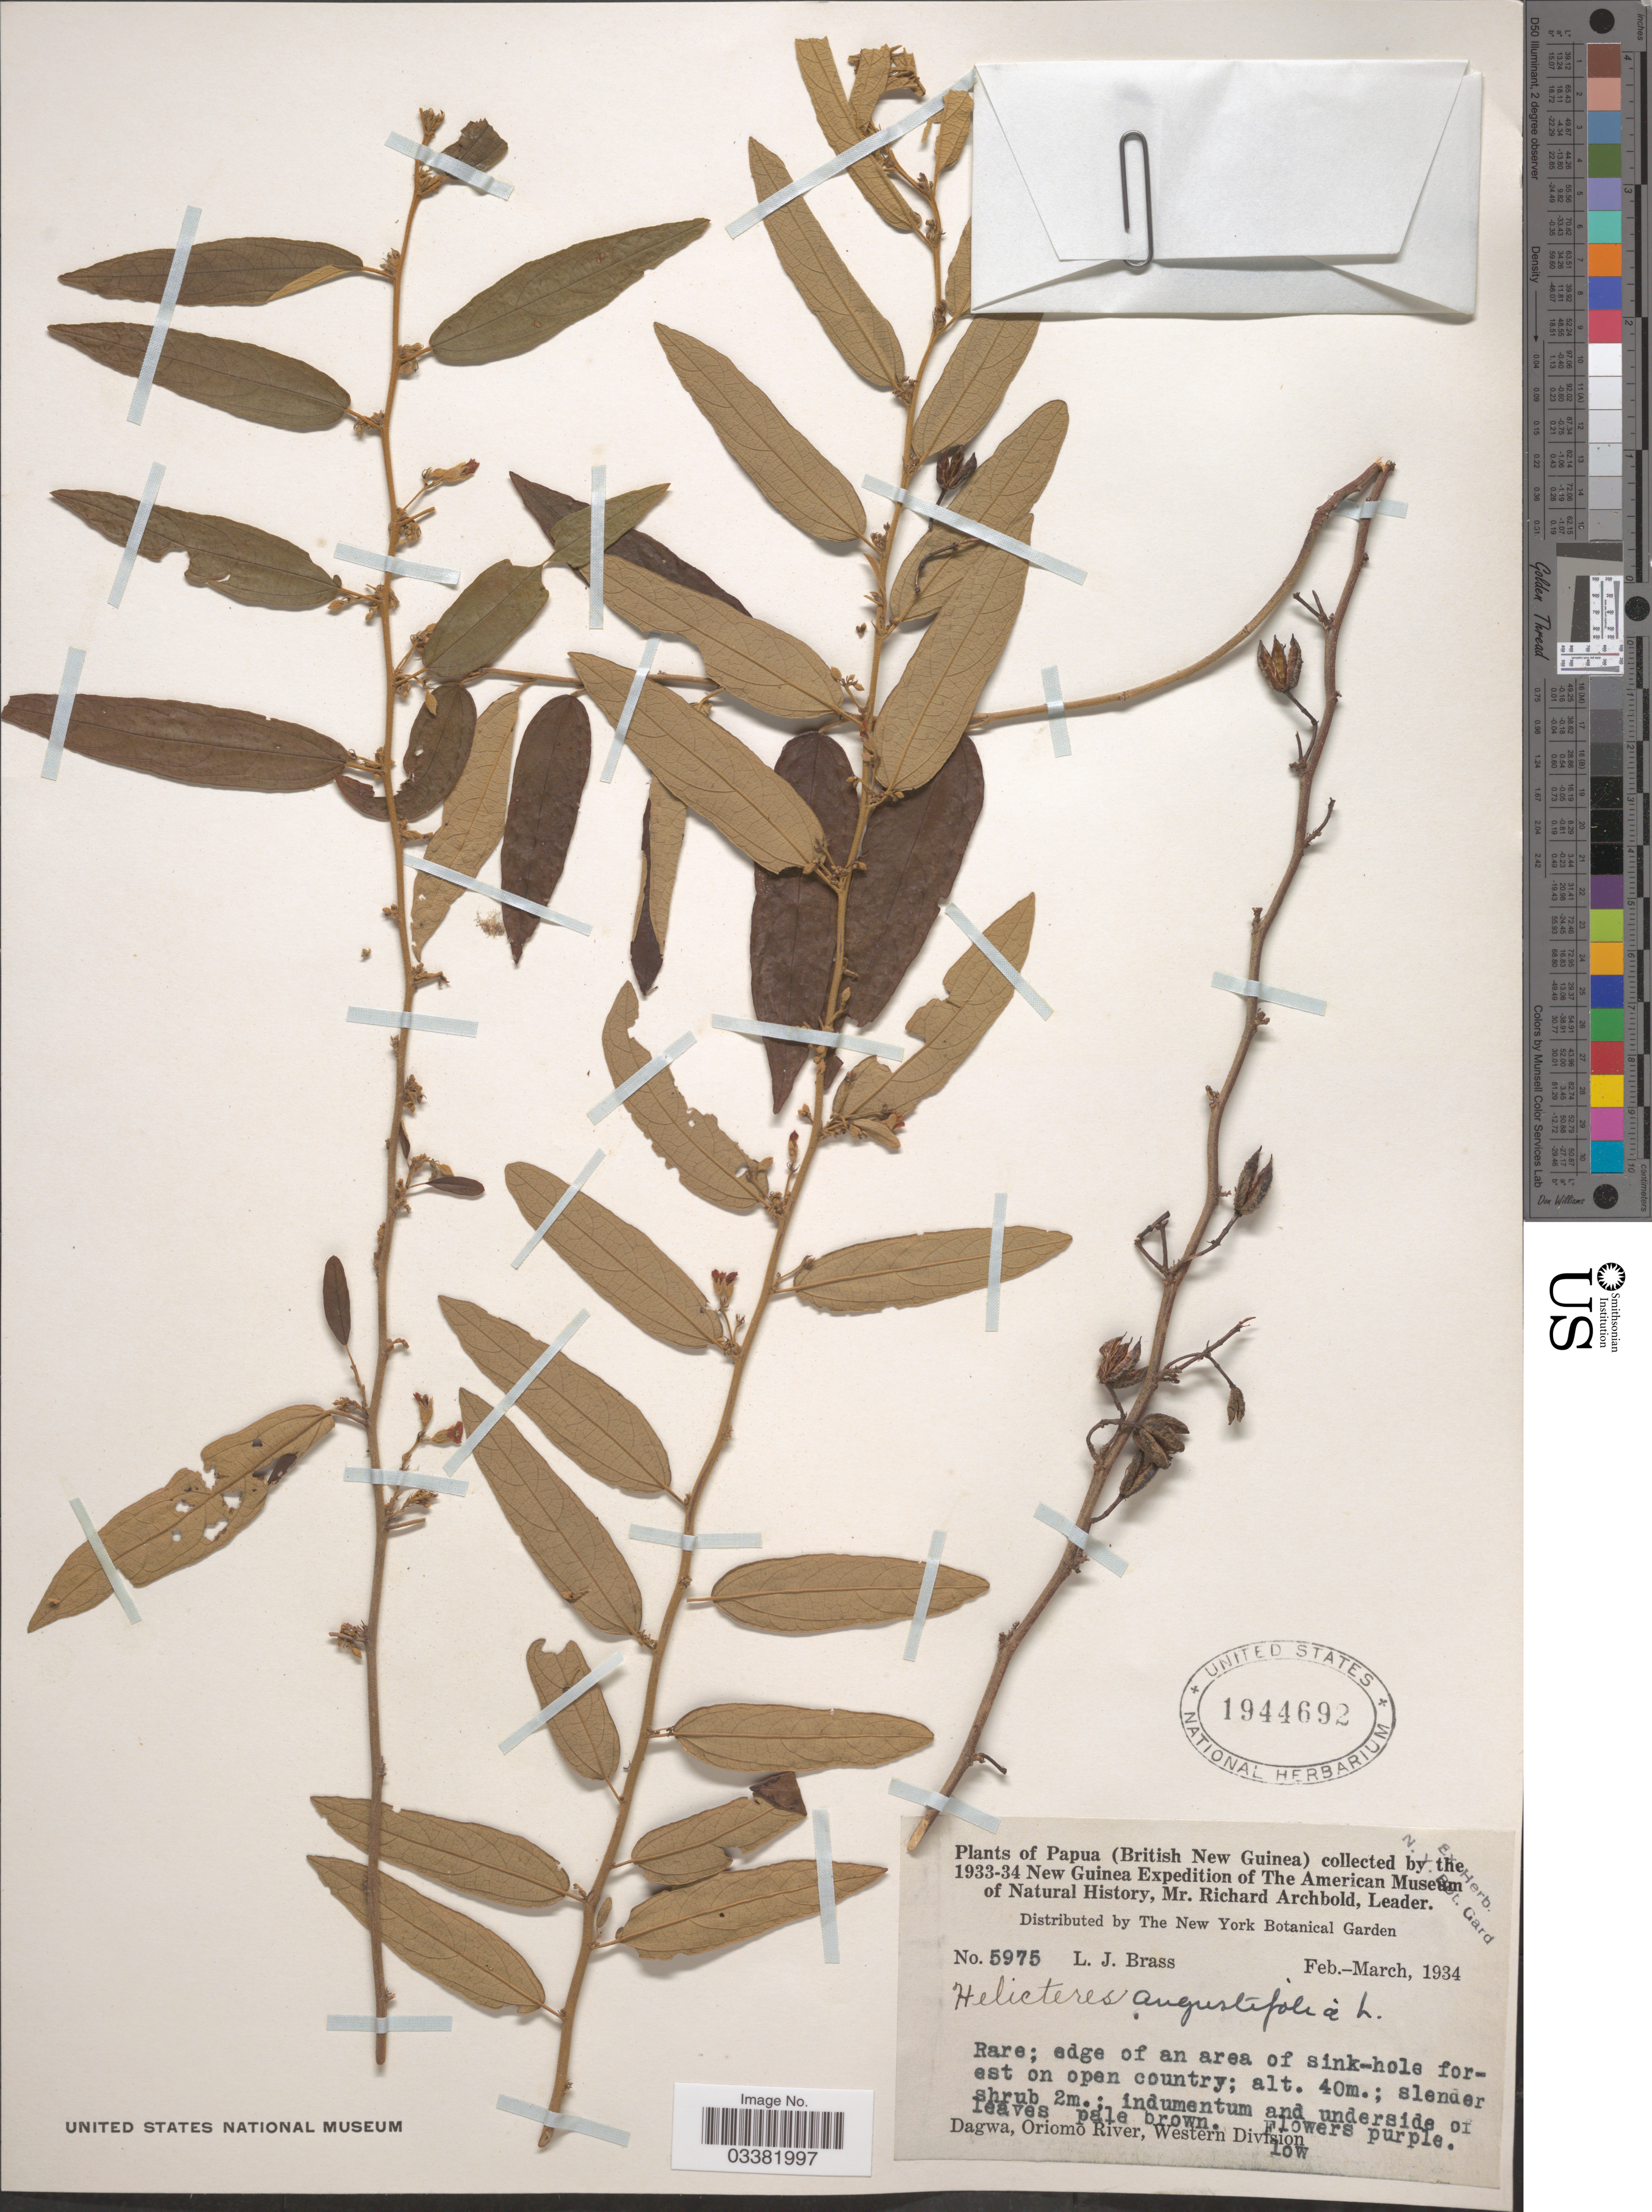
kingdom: Plantae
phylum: Tracheophyta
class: Magnoliopsida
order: Malvales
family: Malvaceae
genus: Helicteres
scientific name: Helicteres angustifolia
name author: L.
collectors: L. J. Brass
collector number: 5975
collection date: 1934-02/1934-03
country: Papua New Guinea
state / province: Manus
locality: (British New Guinea). Dagwa, Oriomo River, Western Division.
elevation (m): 40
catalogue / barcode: US 1944692